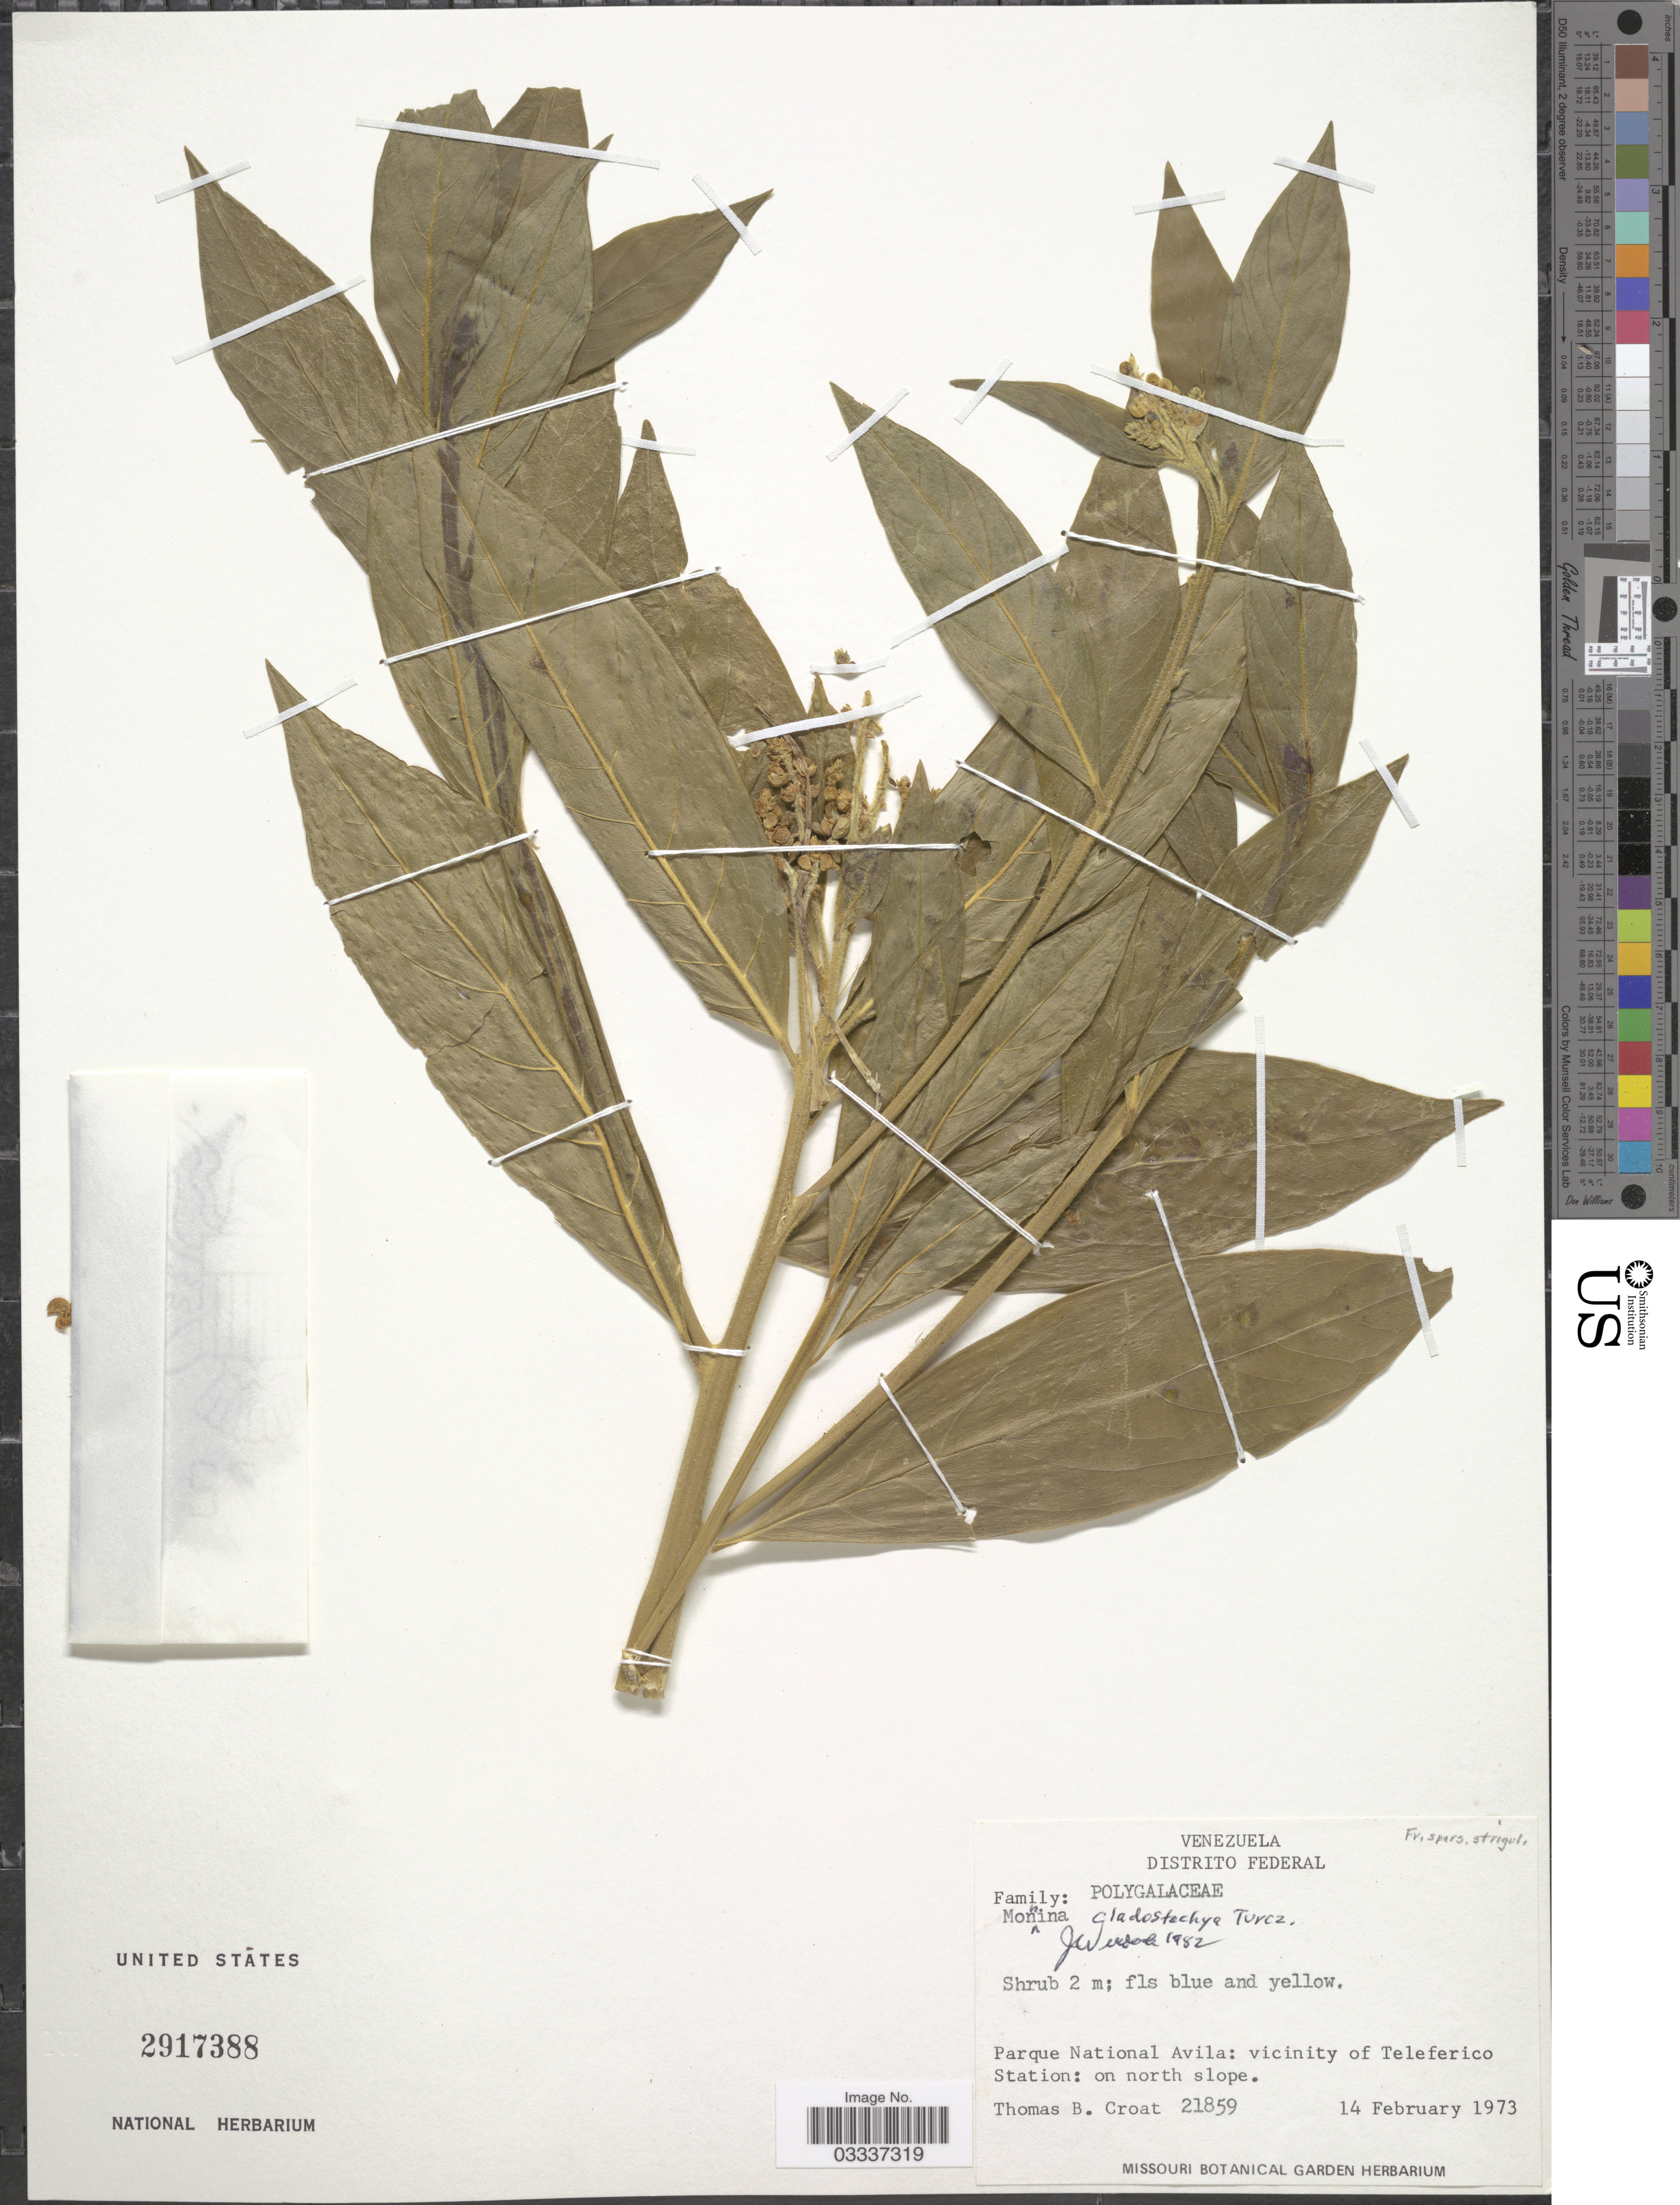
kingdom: Plantae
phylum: Tracheophyta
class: Magnoliopsida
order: Fabales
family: Polygalaceae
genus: Monnina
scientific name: Monnina cladostachya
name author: Turcz.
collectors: T. B. Croat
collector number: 21859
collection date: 1973-02-14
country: Venezuela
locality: Distrito Federal, Parque Nationial Avila: vicinity of Teleferico Station: on north slope.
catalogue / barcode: US 2917388